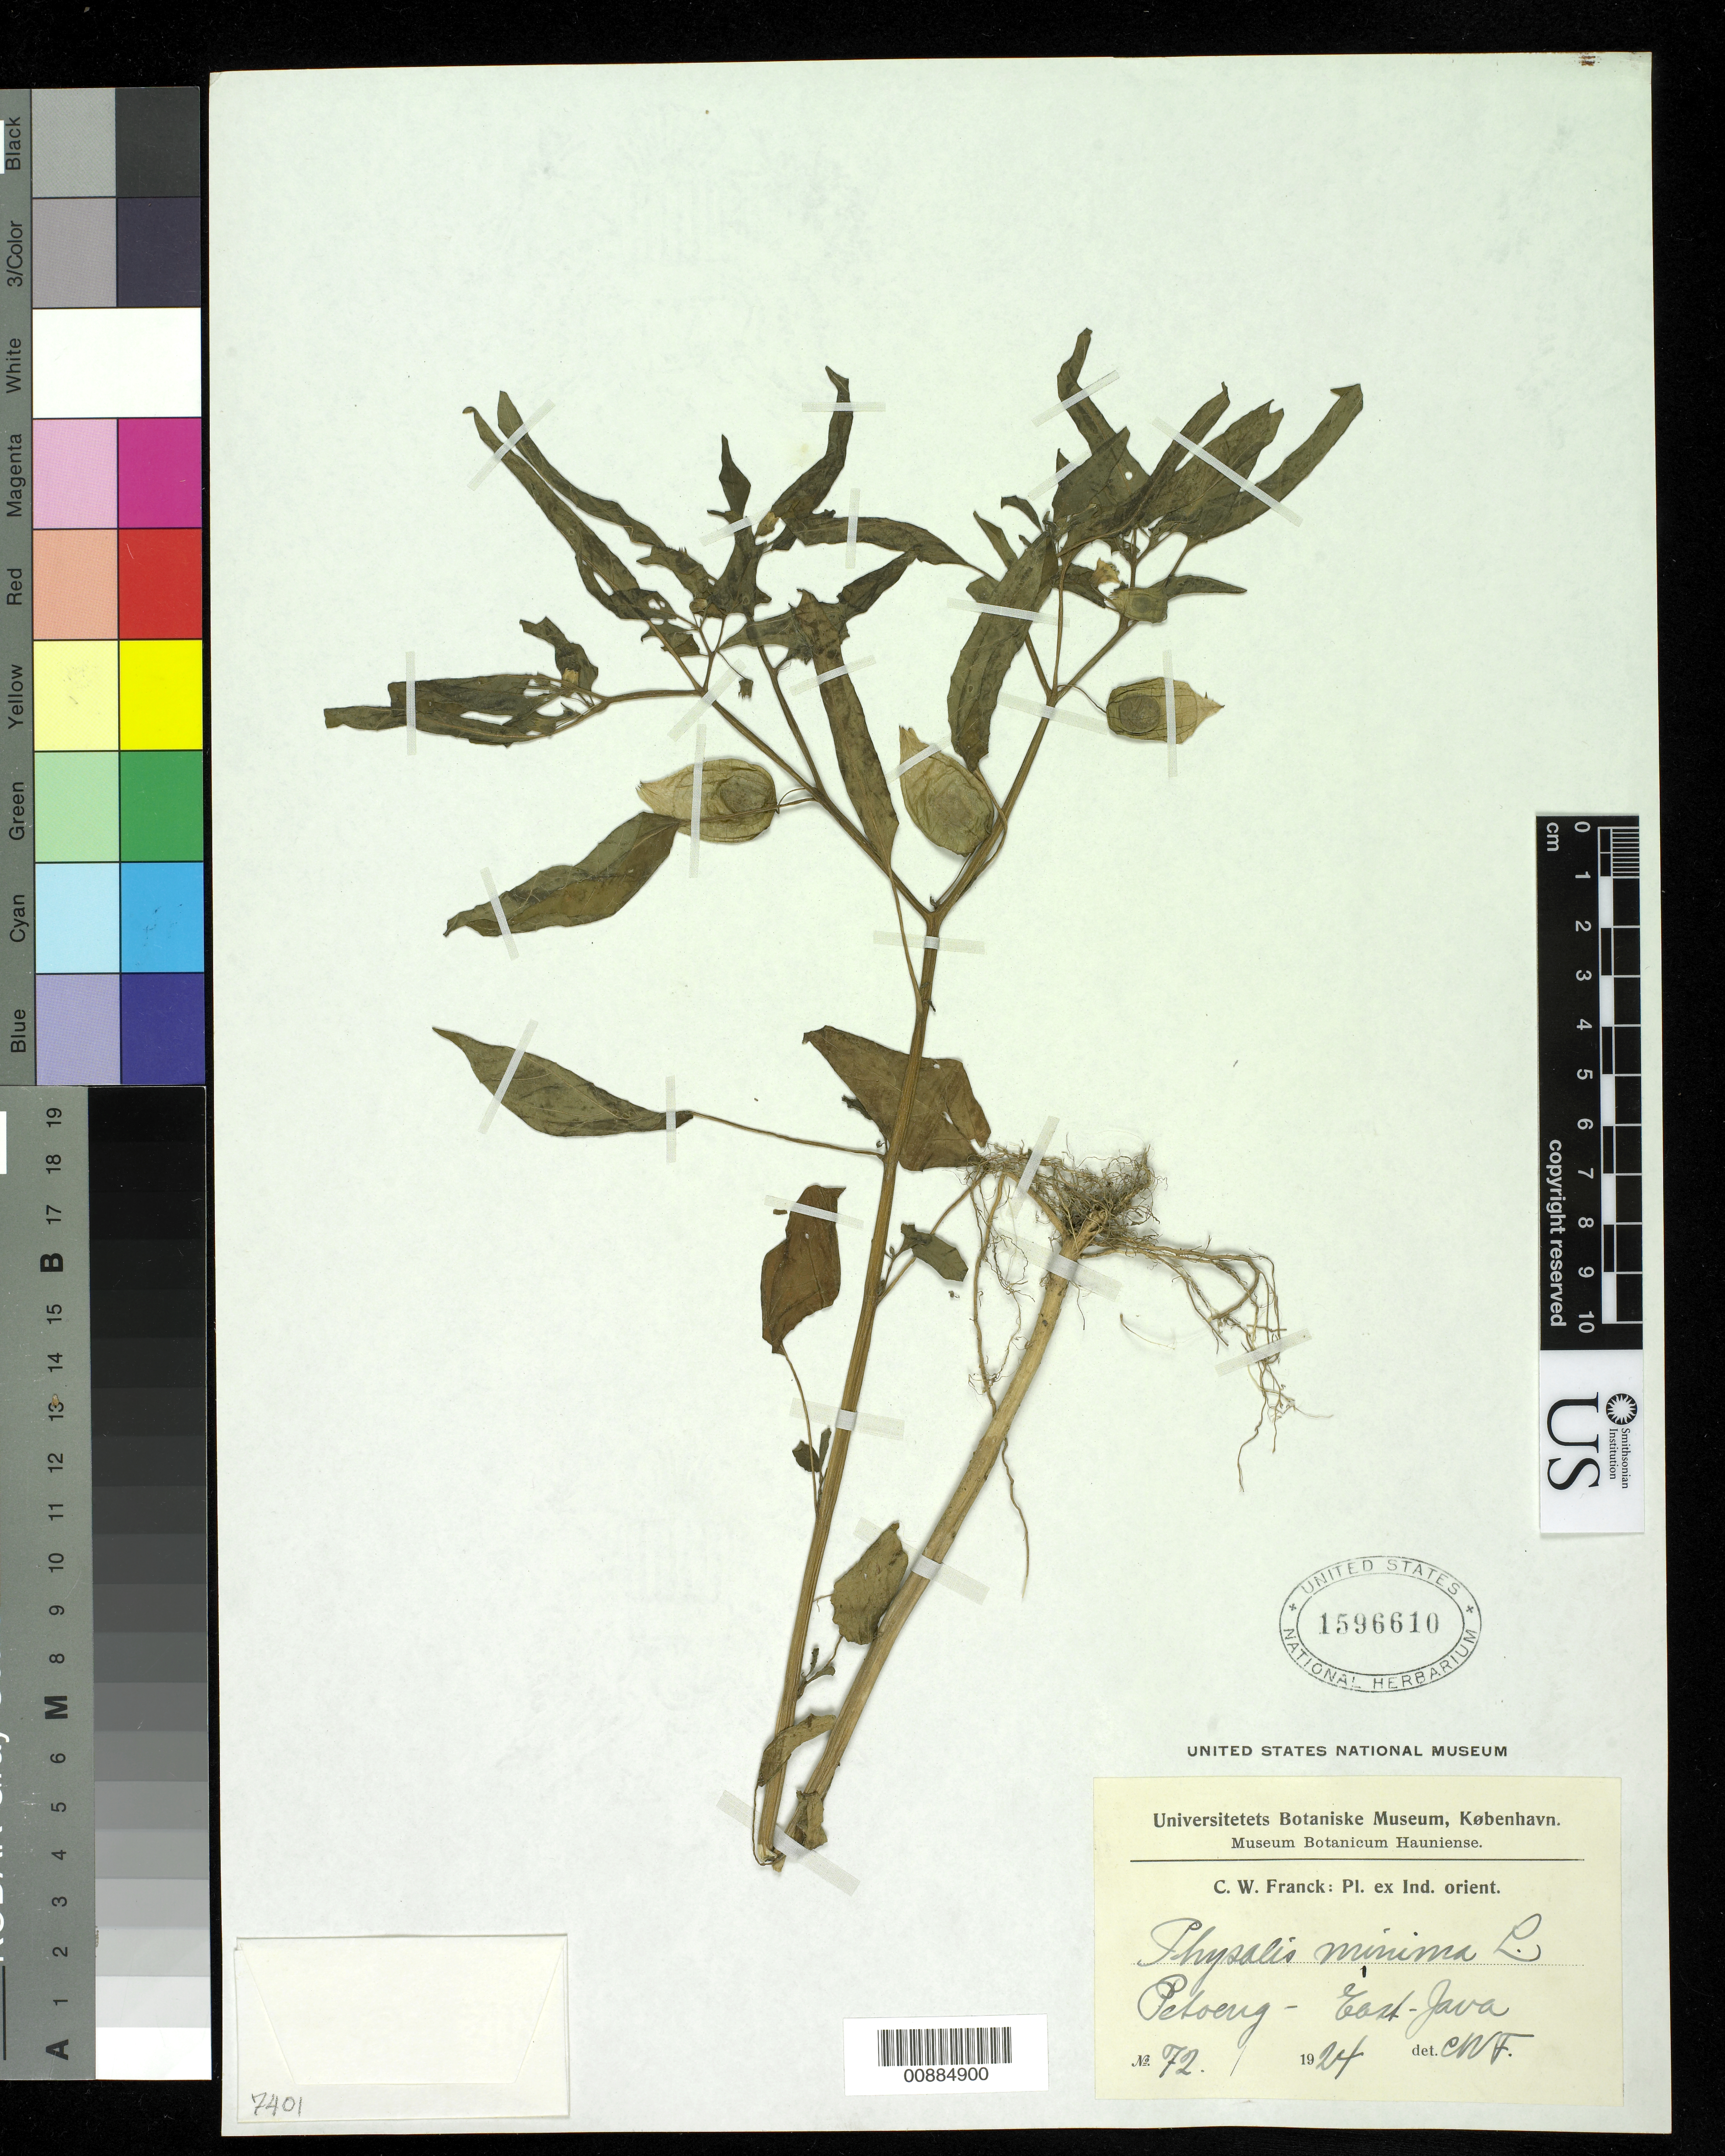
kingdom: Plantae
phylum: Tracheophyta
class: Magnoliopsida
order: Solanales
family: Solanaceae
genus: Physalis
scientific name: Physalis minima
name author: L.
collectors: C. Franck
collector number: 72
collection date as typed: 1924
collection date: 1924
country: Indonesia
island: Java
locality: E Java, Peboeng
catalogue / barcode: US 1596610